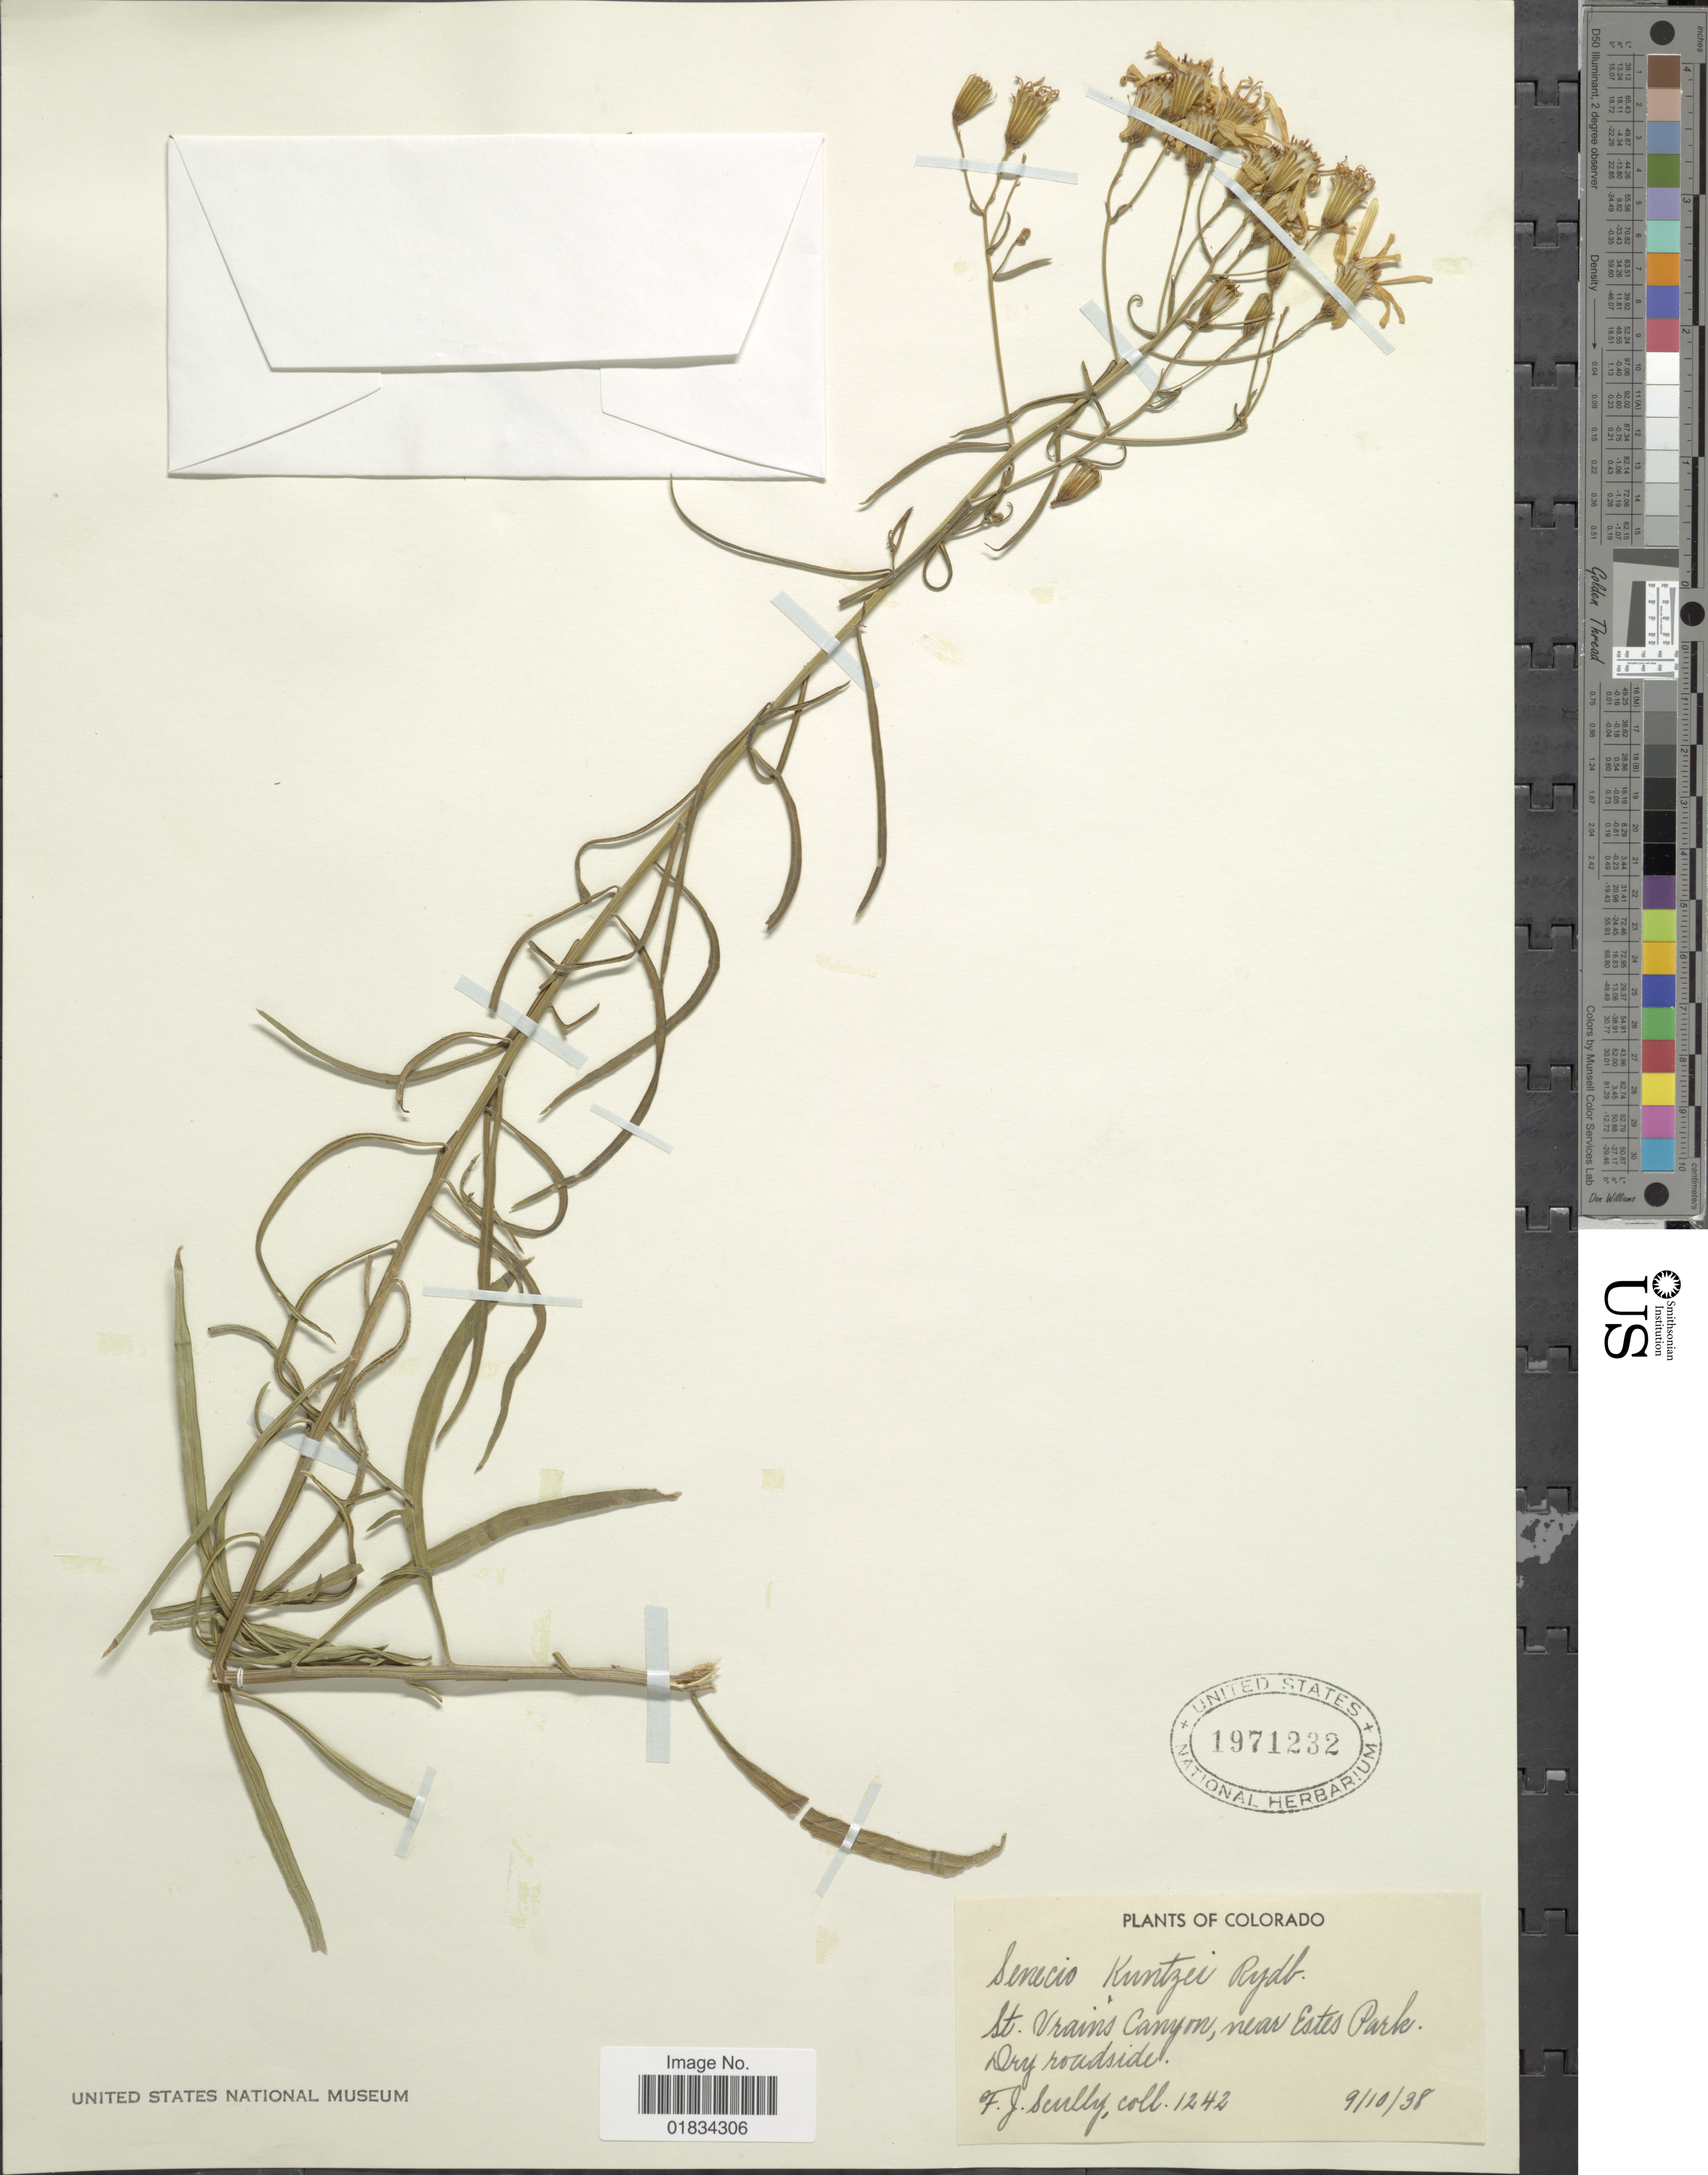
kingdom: Plantae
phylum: Tracheophyta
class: Magnoliopsida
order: Asterales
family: Asteraceae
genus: Senecio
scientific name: Senecio kuntzei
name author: O. Hoffm.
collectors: F. Scully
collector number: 1242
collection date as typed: Transcribed d/m/y: 10/9/38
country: United States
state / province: Colorado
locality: St. Vrains Canyon, near Estes Park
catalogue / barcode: US 1971232